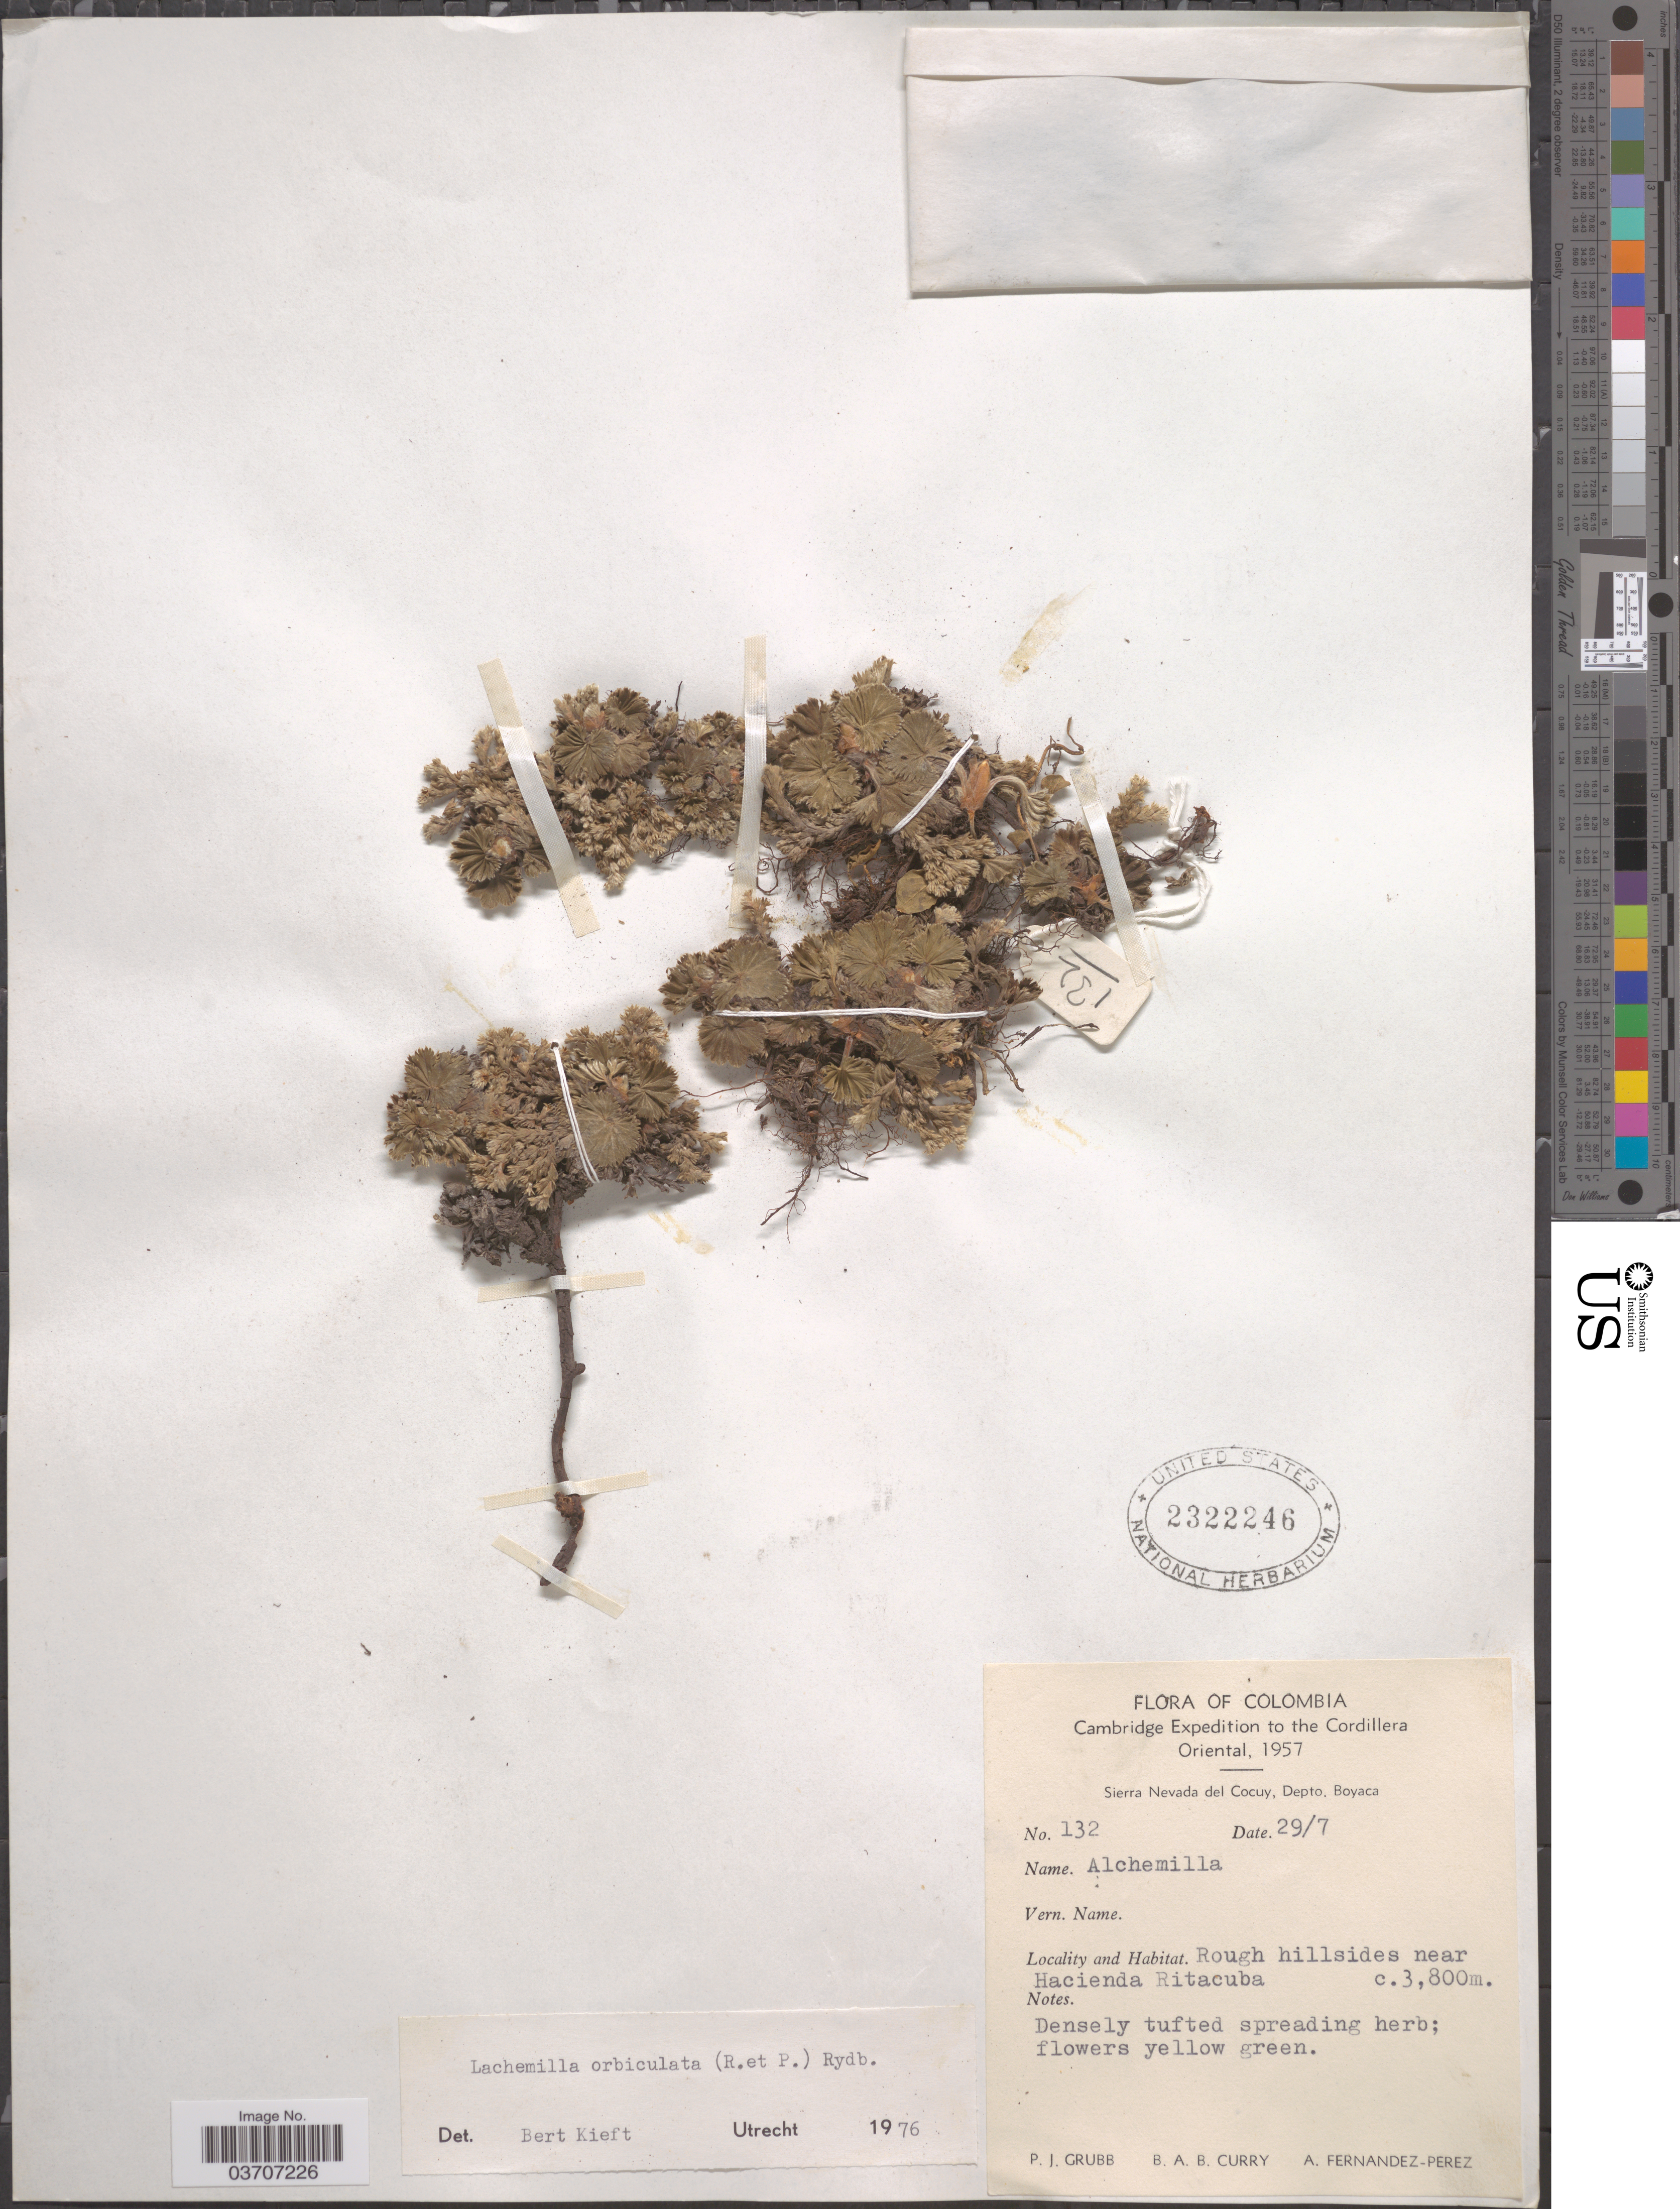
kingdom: Plantae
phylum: Tracheophyta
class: Magnoliopsida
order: Rosales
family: Rosaceae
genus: Lachemilla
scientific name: Lachemilla orbiculata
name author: (Ruiz & Pav.) Rydb.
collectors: P. J. Grubb, B. A. B. Curry & A. Fernández-Pérez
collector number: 132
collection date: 1957-07-29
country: Colombia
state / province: Boyacá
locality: Cordillera Oriental. Sierra Nevada del Cocuy, Depto. Boyaca. Near Hacienda Ritacuba.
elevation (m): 3800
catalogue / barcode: US 2322246